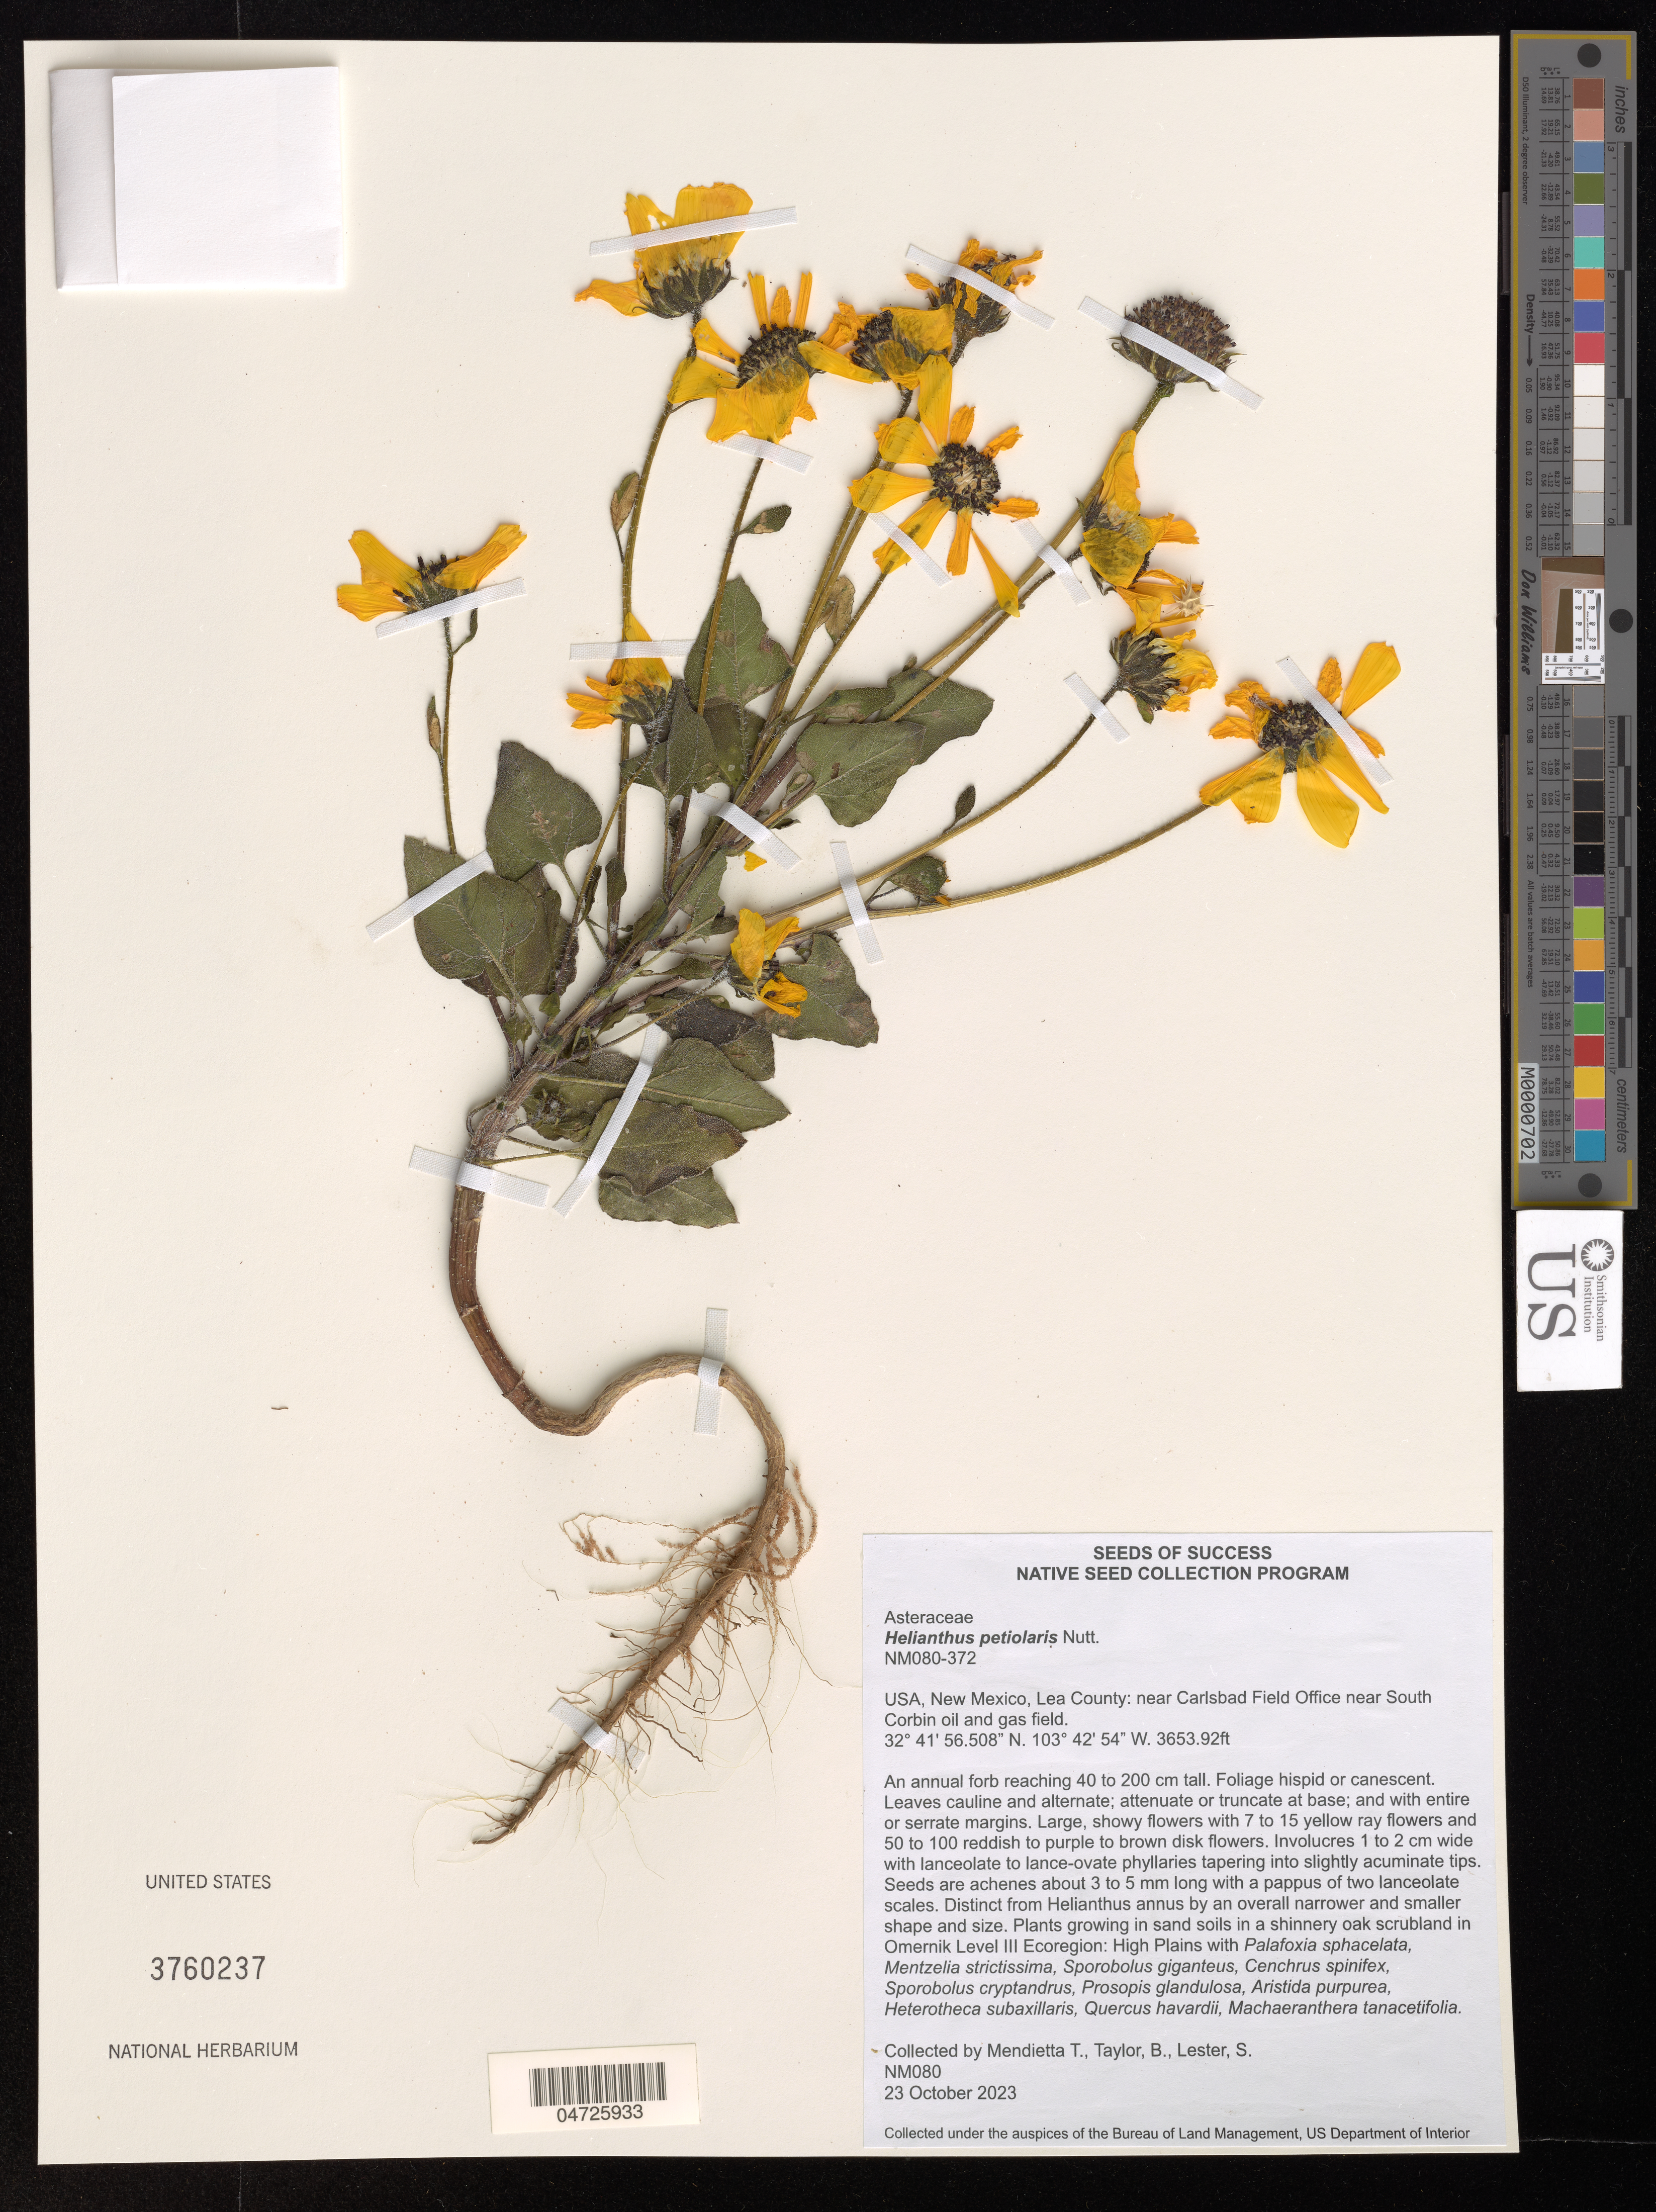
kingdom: Plantae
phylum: Tracheophyta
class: Magnoliopsida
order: Asterales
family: Asteraceae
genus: Helianthus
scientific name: Helianthus petiolaris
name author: Nutt.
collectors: T. Mendietta & B. Taylor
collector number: NM080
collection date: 2023-10-23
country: United States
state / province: New Mexico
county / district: Lea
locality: Lea County: near Carlsbad Field Office near South Corbin oil and gas field.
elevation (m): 1113.71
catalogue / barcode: US 3760237